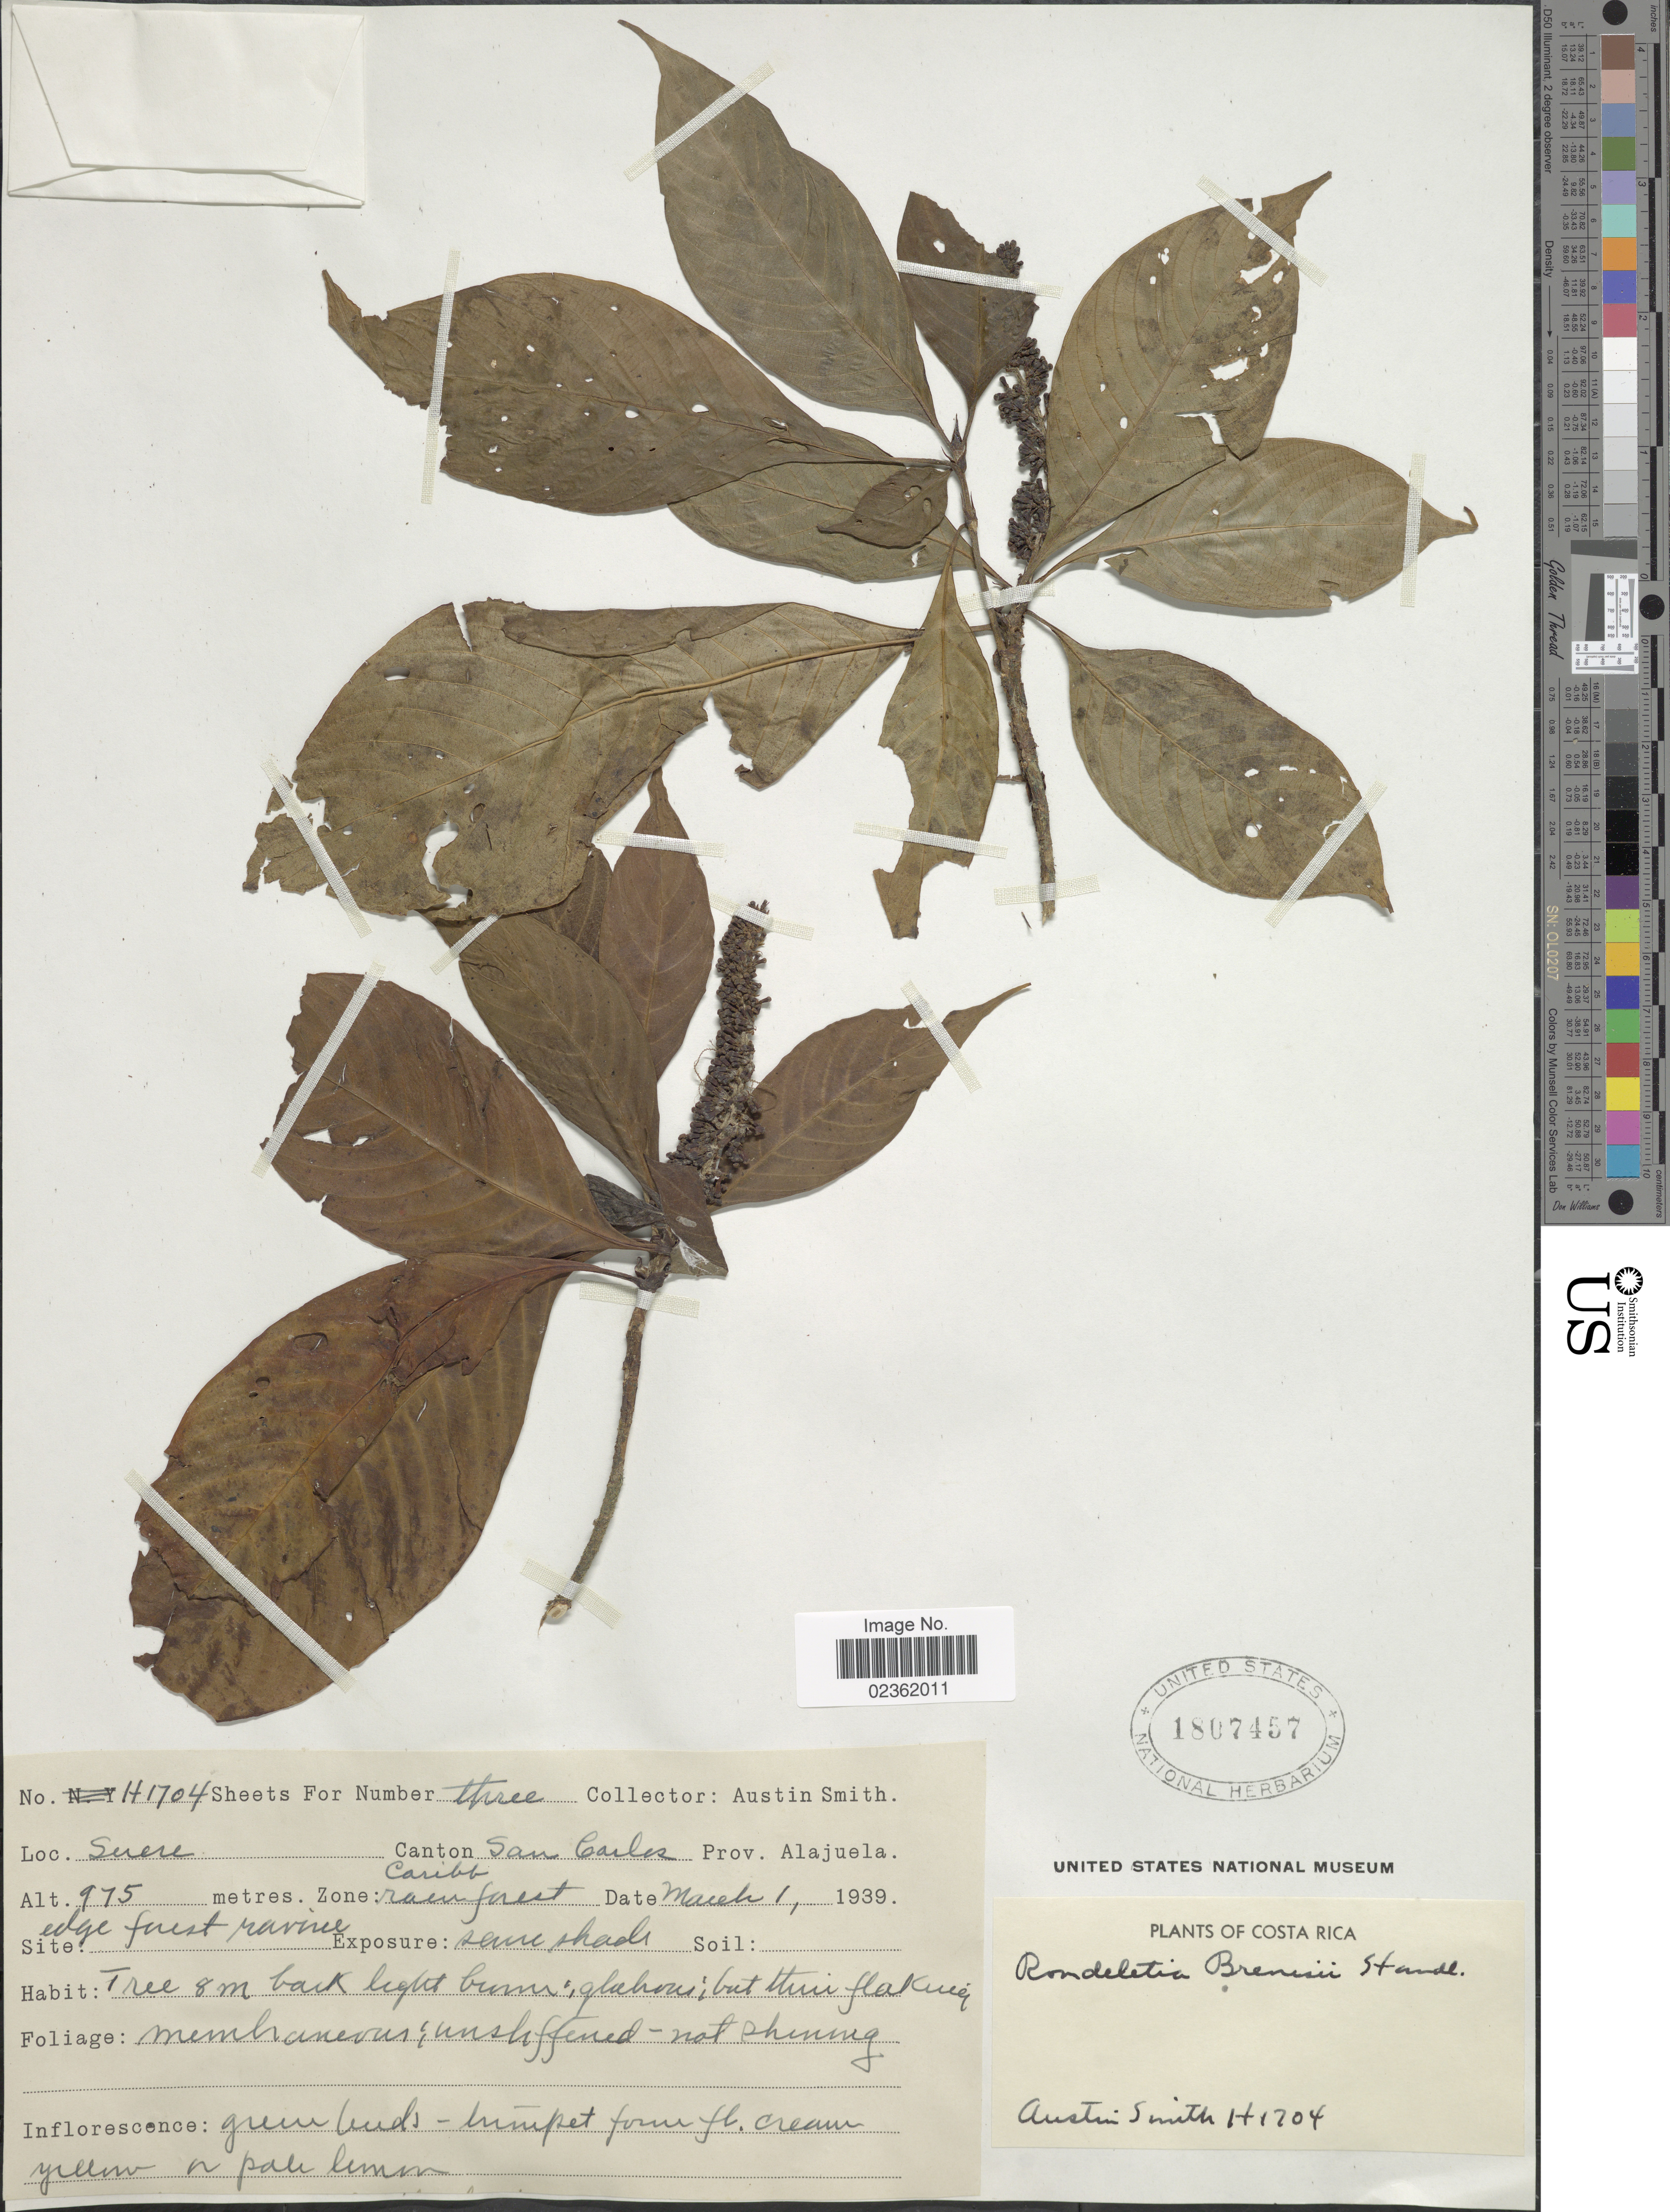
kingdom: Plantae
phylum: Tracheophyta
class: Magnoliopsida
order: Gentianales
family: Rubiaceae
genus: Rondeletia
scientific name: Rondeletia brenesii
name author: Standl.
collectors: Aust P. Smith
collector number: H 1704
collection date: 1939-03-01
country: Costa Rica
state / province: Alajuela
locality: Sucre, Canton San Carlos, edge forest ravine.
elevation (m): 297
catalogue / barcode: US 1807457